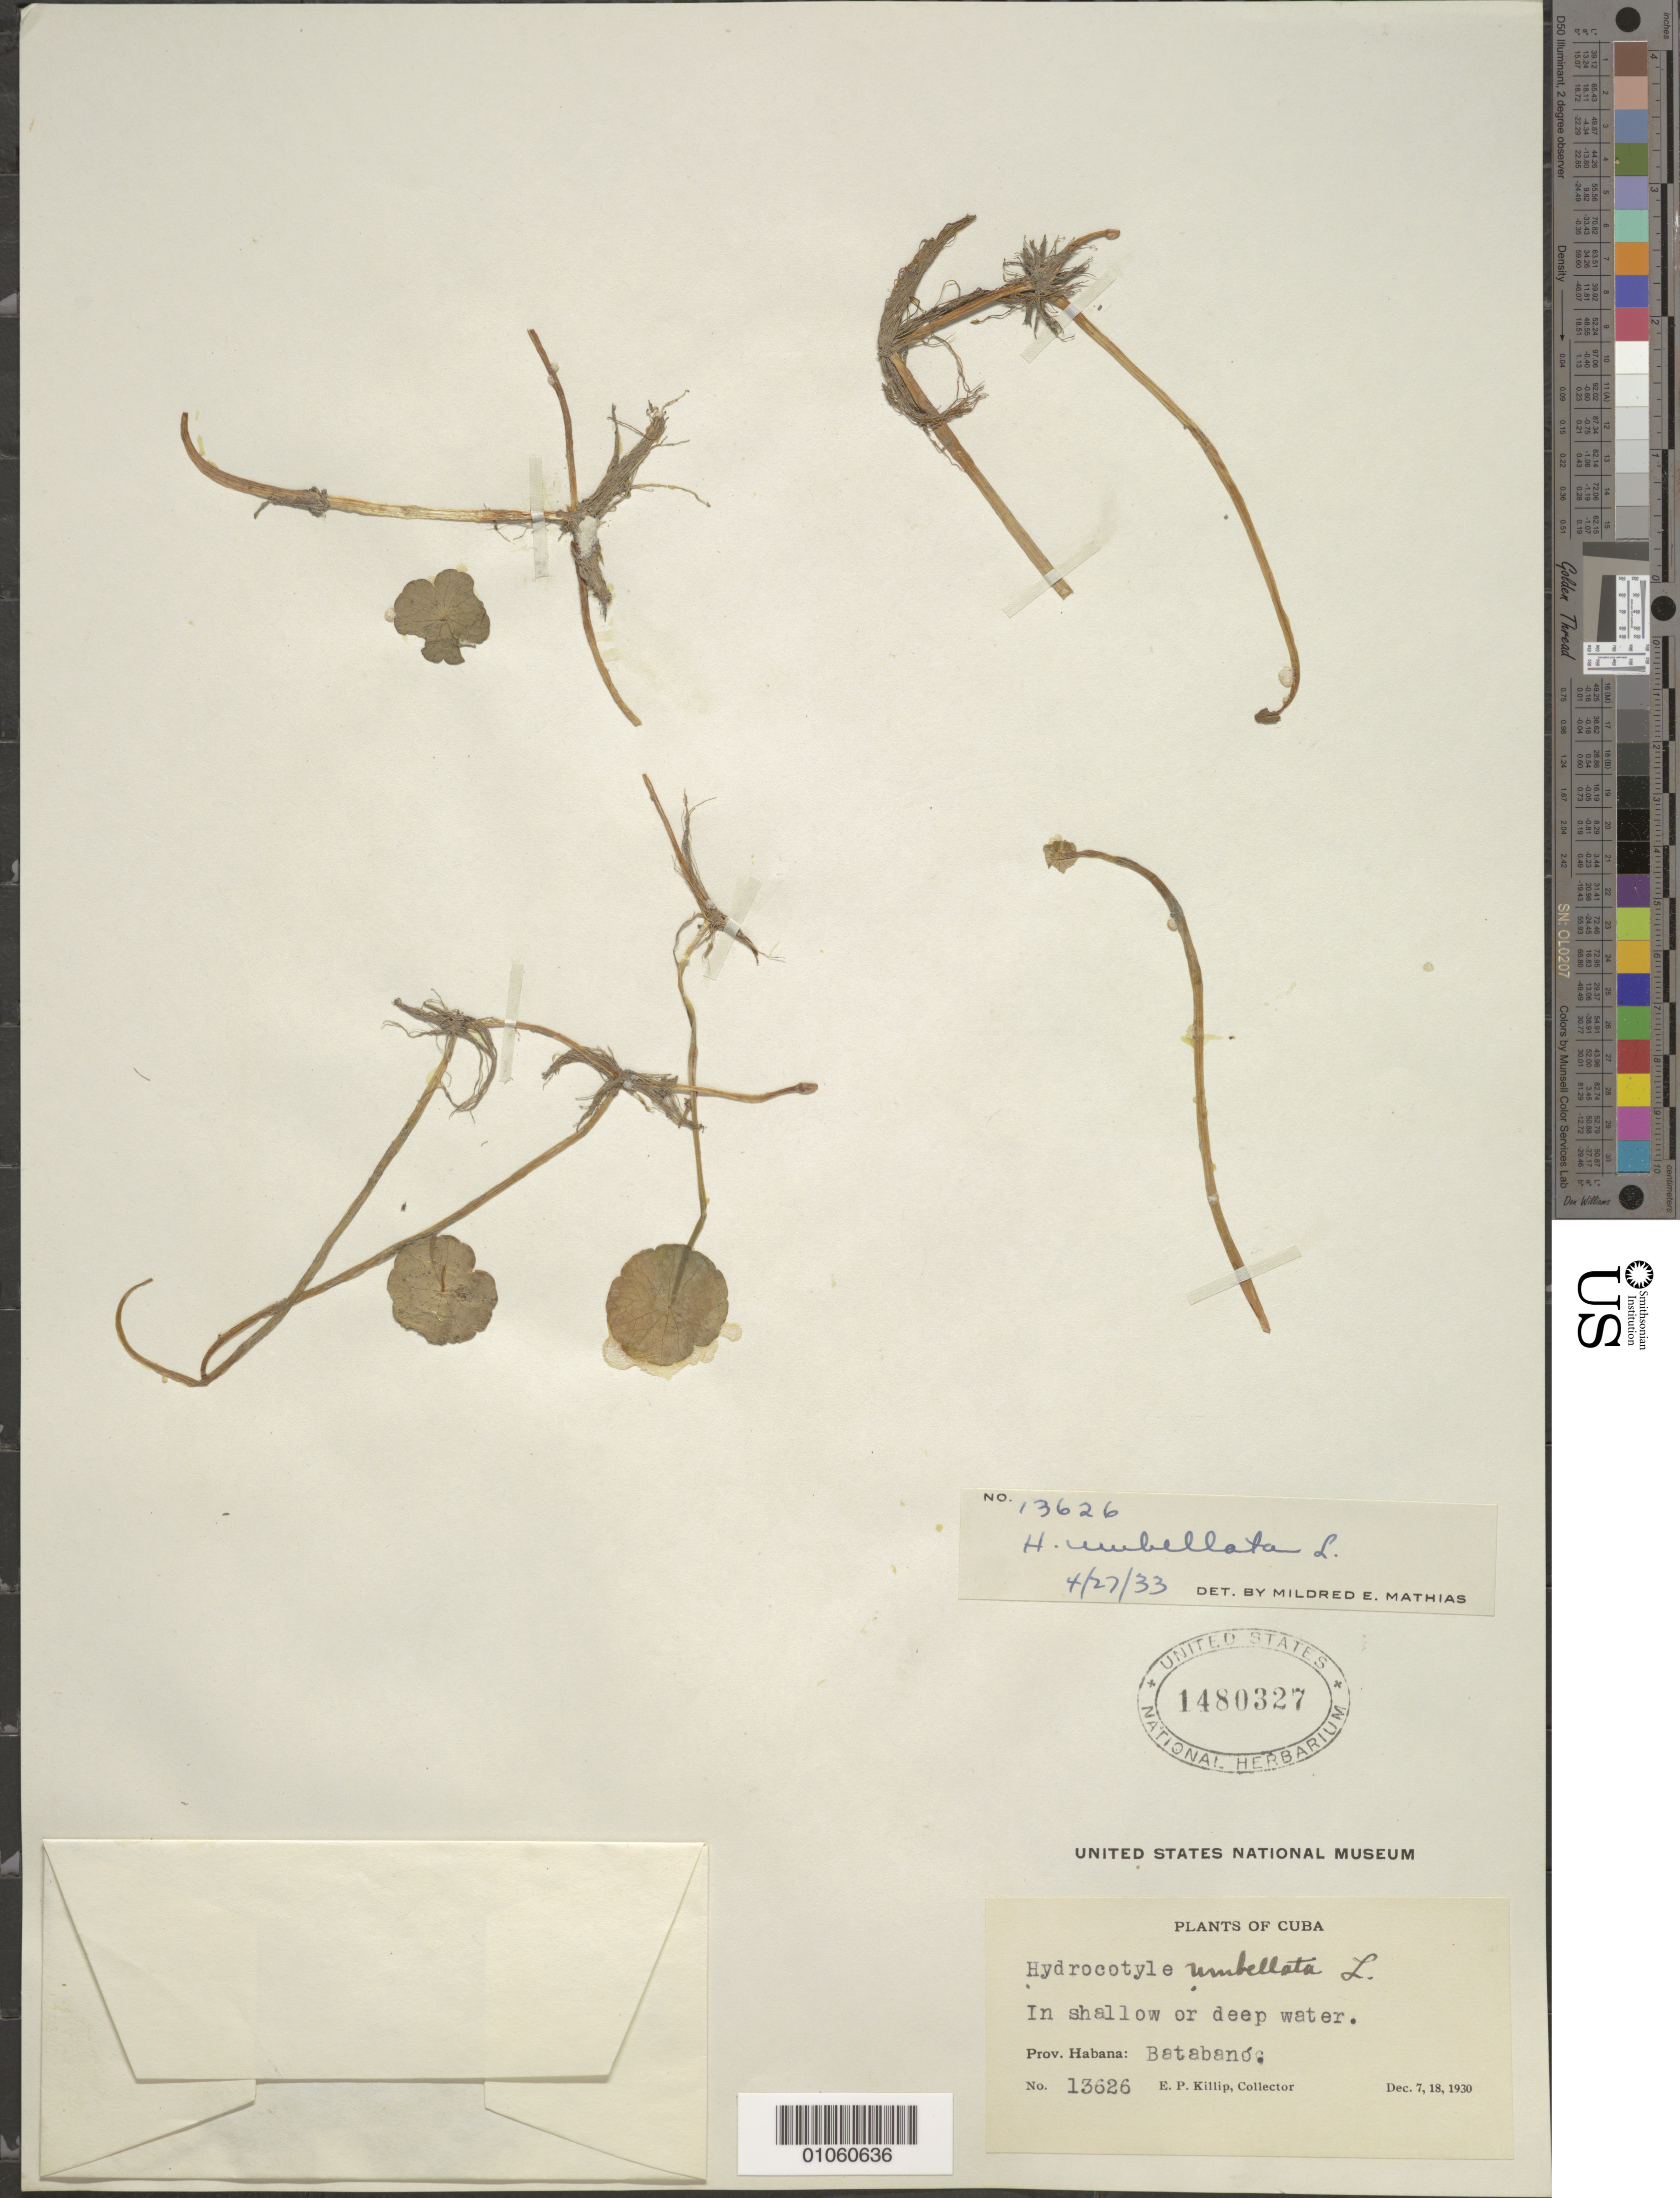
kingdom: Plantae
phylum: Tracheophyta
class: Magnoliopsida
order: Apiales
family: Araliaceae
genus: Hydrocotyle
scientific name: Hydrocotyle umbellata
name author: L.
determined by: Mathias, M. E.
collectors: E. P. Killip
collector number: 13626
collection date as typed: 07 Dec 1930 and 18 Dec 1930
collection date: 1930-12-07,1930-12-18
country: Cuba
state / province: La Habana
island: Cuba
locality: Batabano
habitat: In shallow or deep water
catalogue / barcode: US 1480327